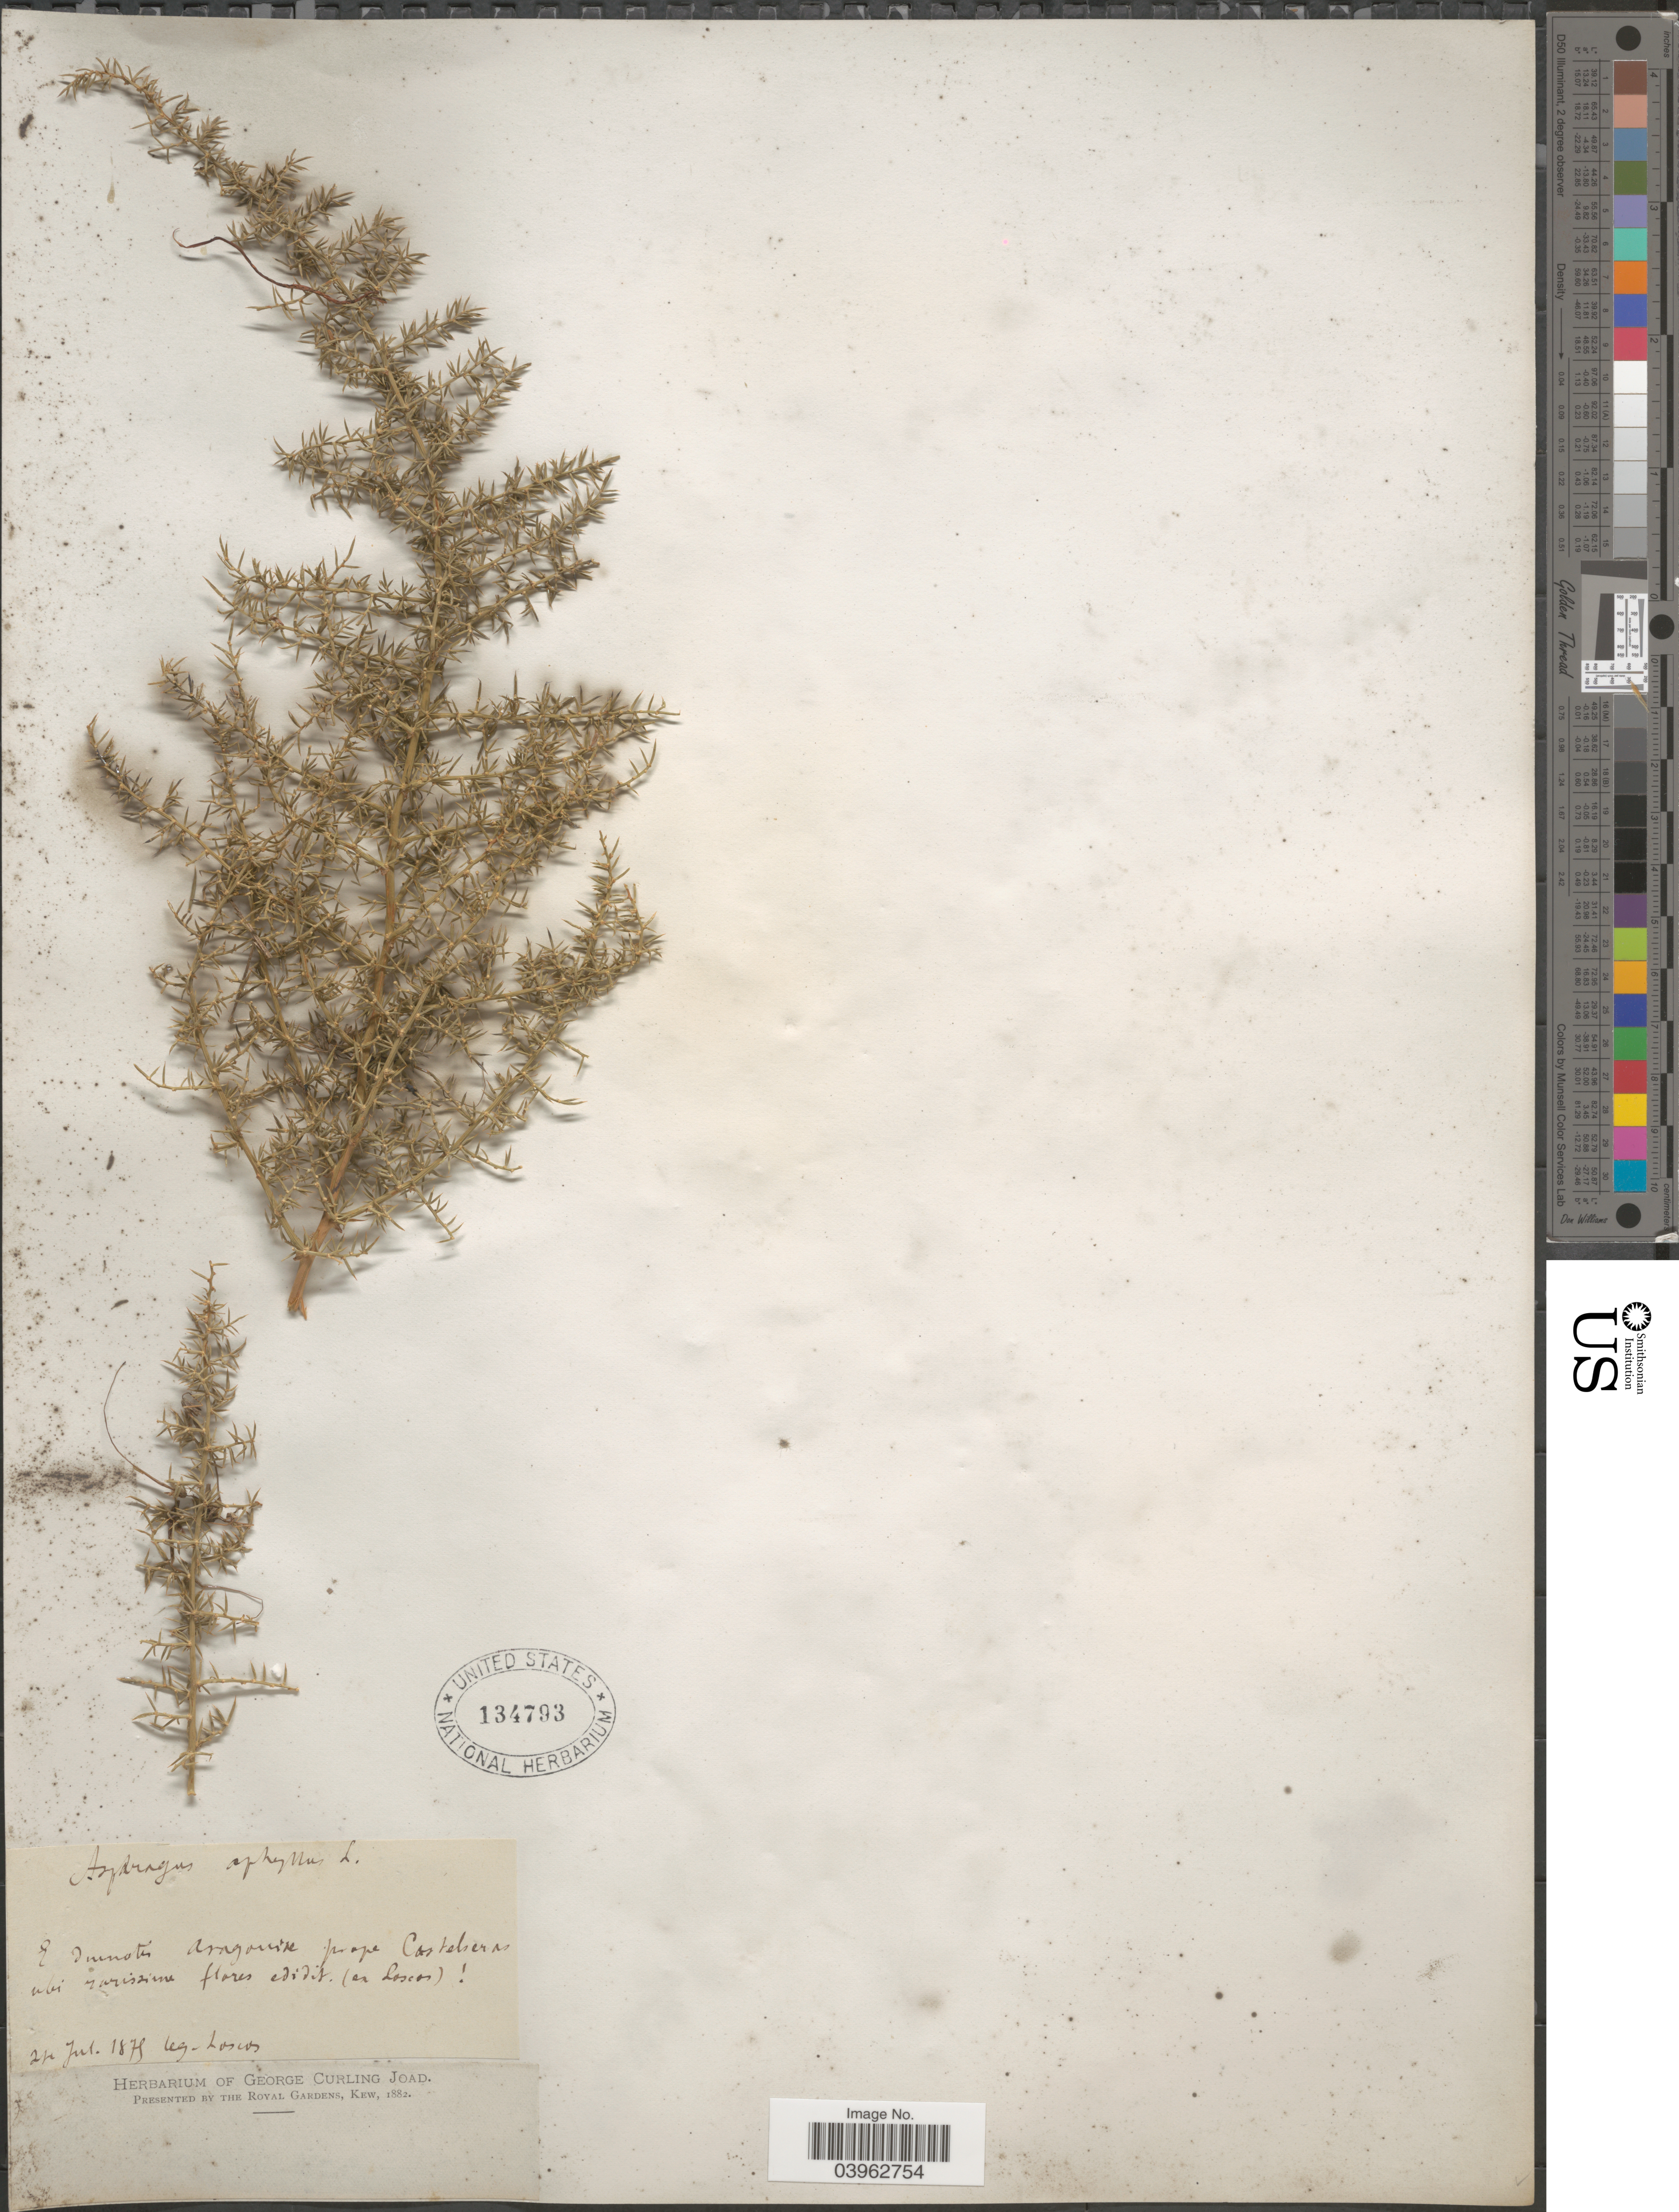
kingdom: Plantae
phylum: Tracheophyta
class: Liliopsida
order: Asparagales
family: Asparagaceae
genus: Asparagus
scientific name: Asparagus aphyllus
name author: L.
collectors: Loscos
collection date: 1875-07-24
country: Spain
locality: I dumotis Aragoniae prope Castelsera ubi rarissima.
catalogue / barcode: US 134793